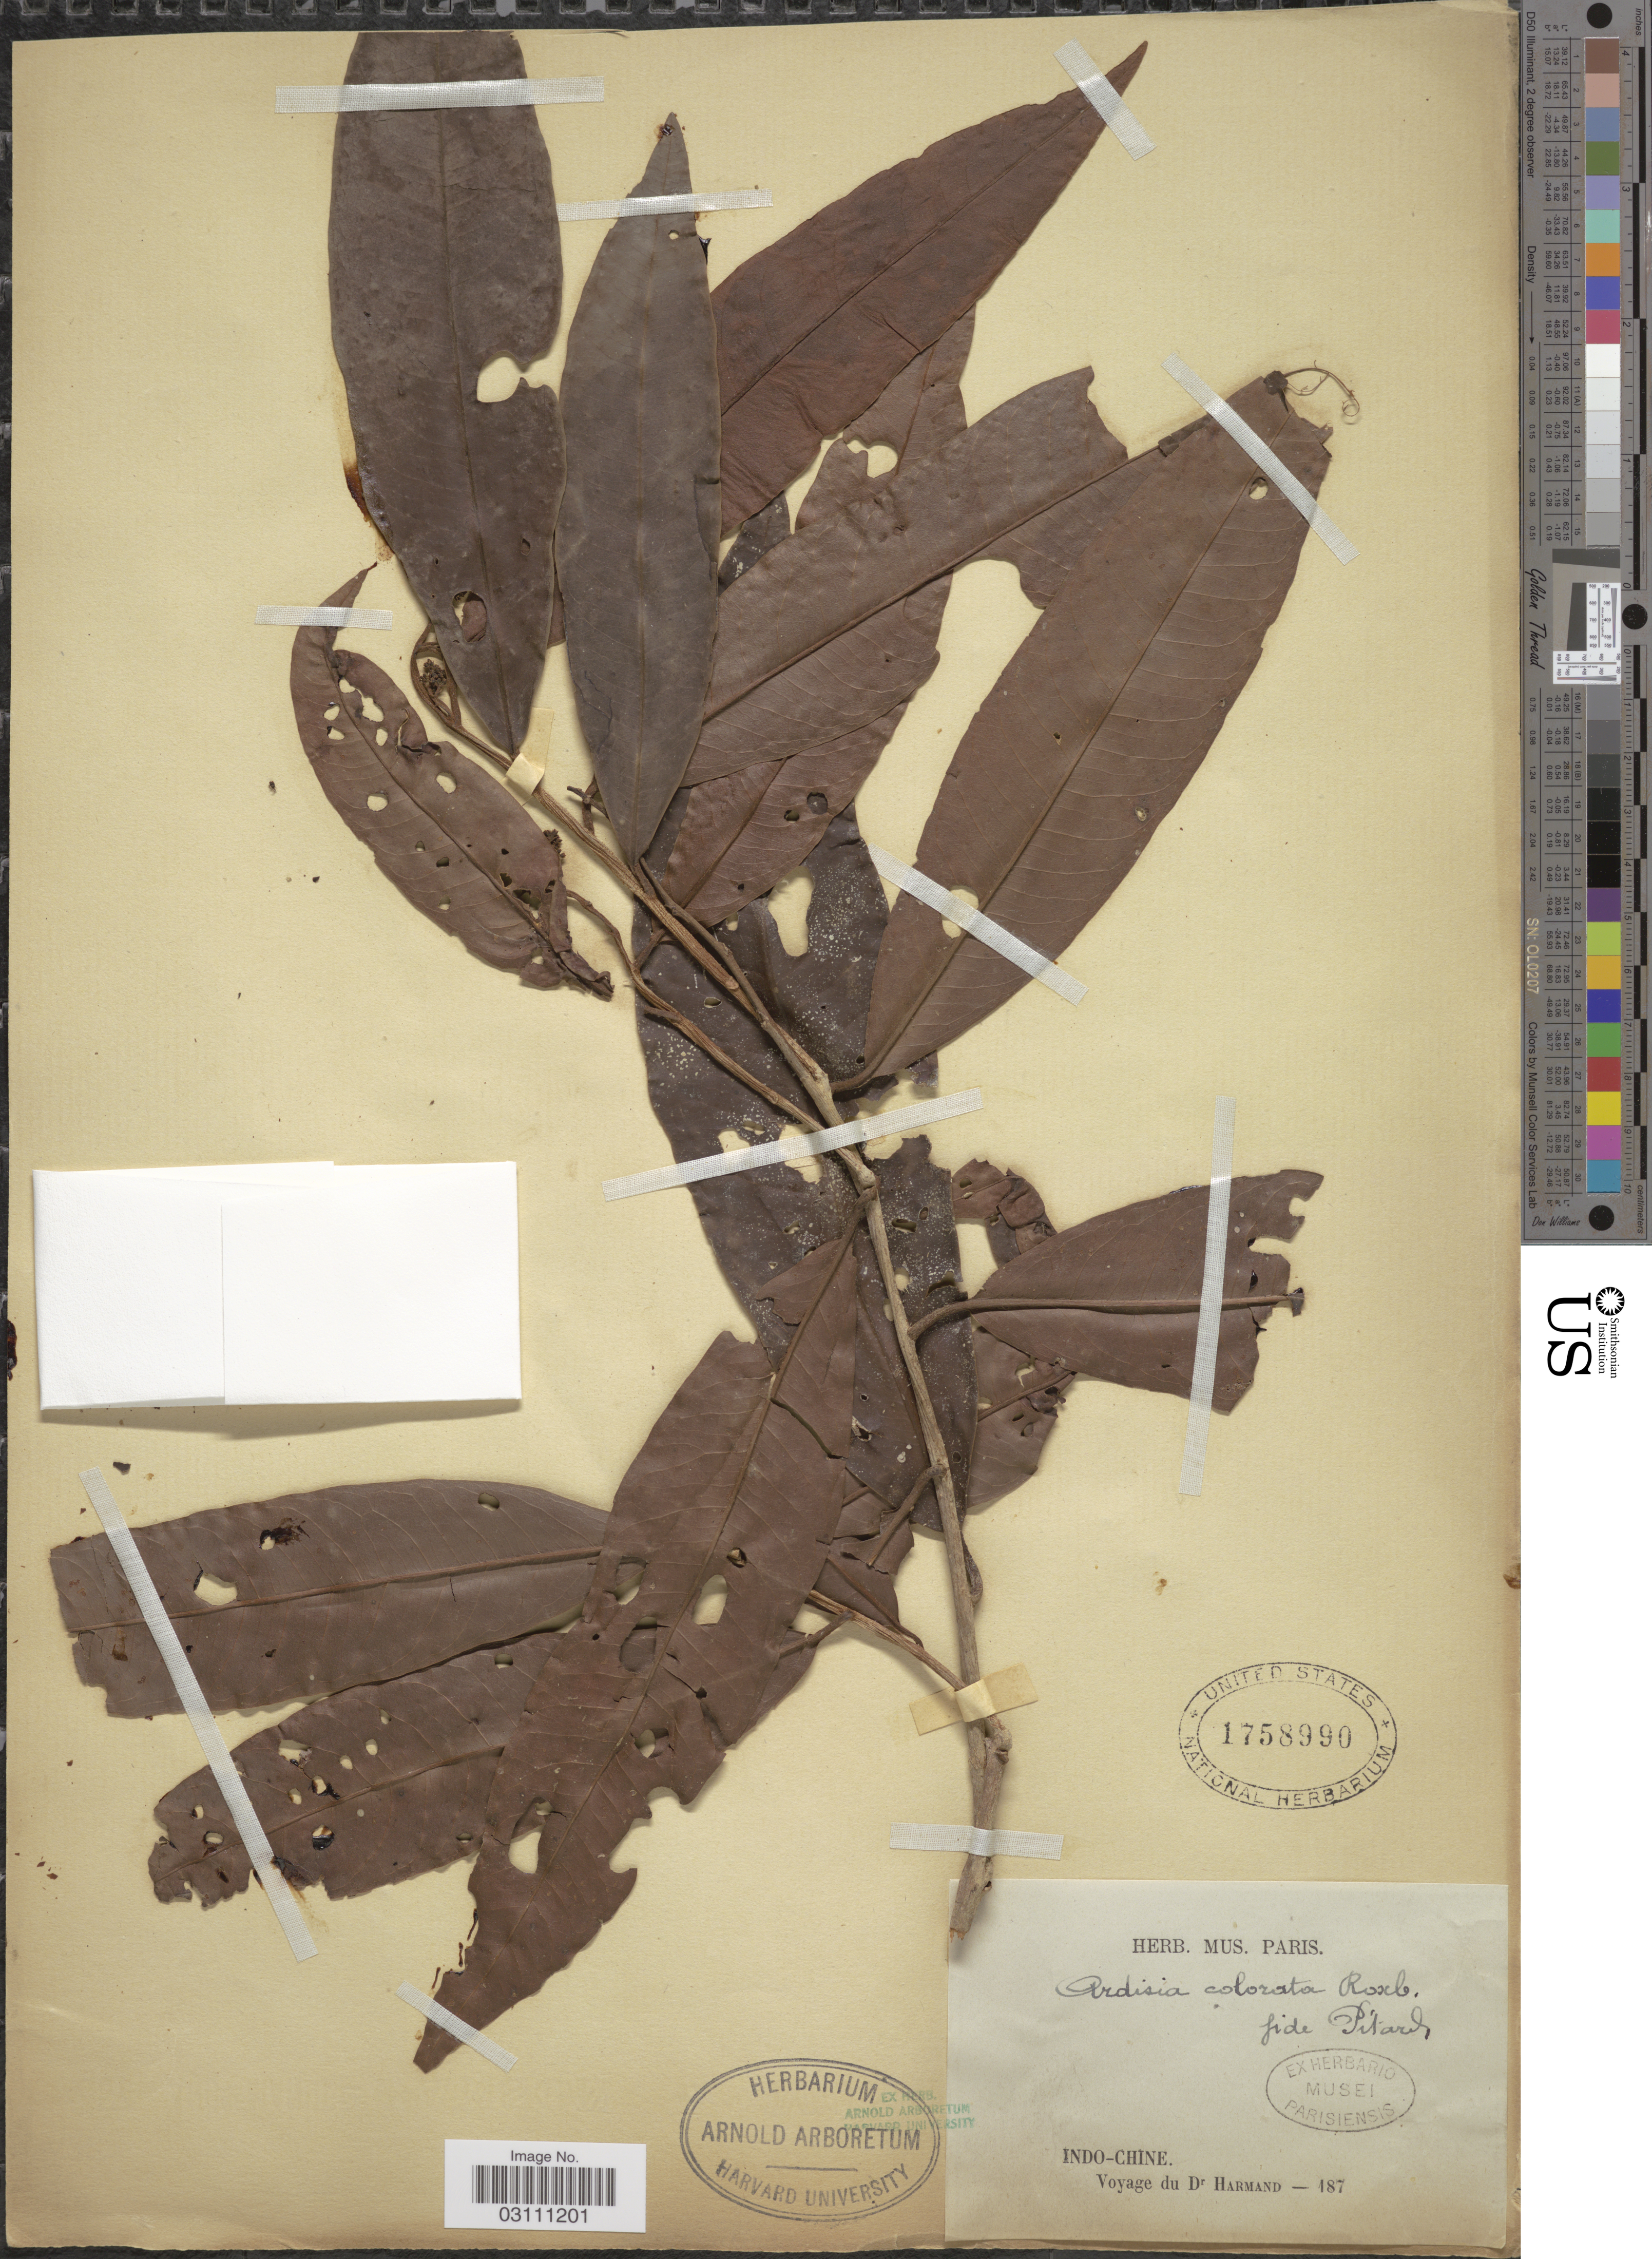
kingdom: Plantae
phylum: Tracheophyta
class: Magnoliopsida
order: Ericales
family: Primulaceae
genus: Ardisia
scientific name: Ardisia colorata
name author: Roxb.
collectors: Harmand, --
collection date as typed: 187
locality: Indo-Chine.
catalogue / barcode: US 1758990